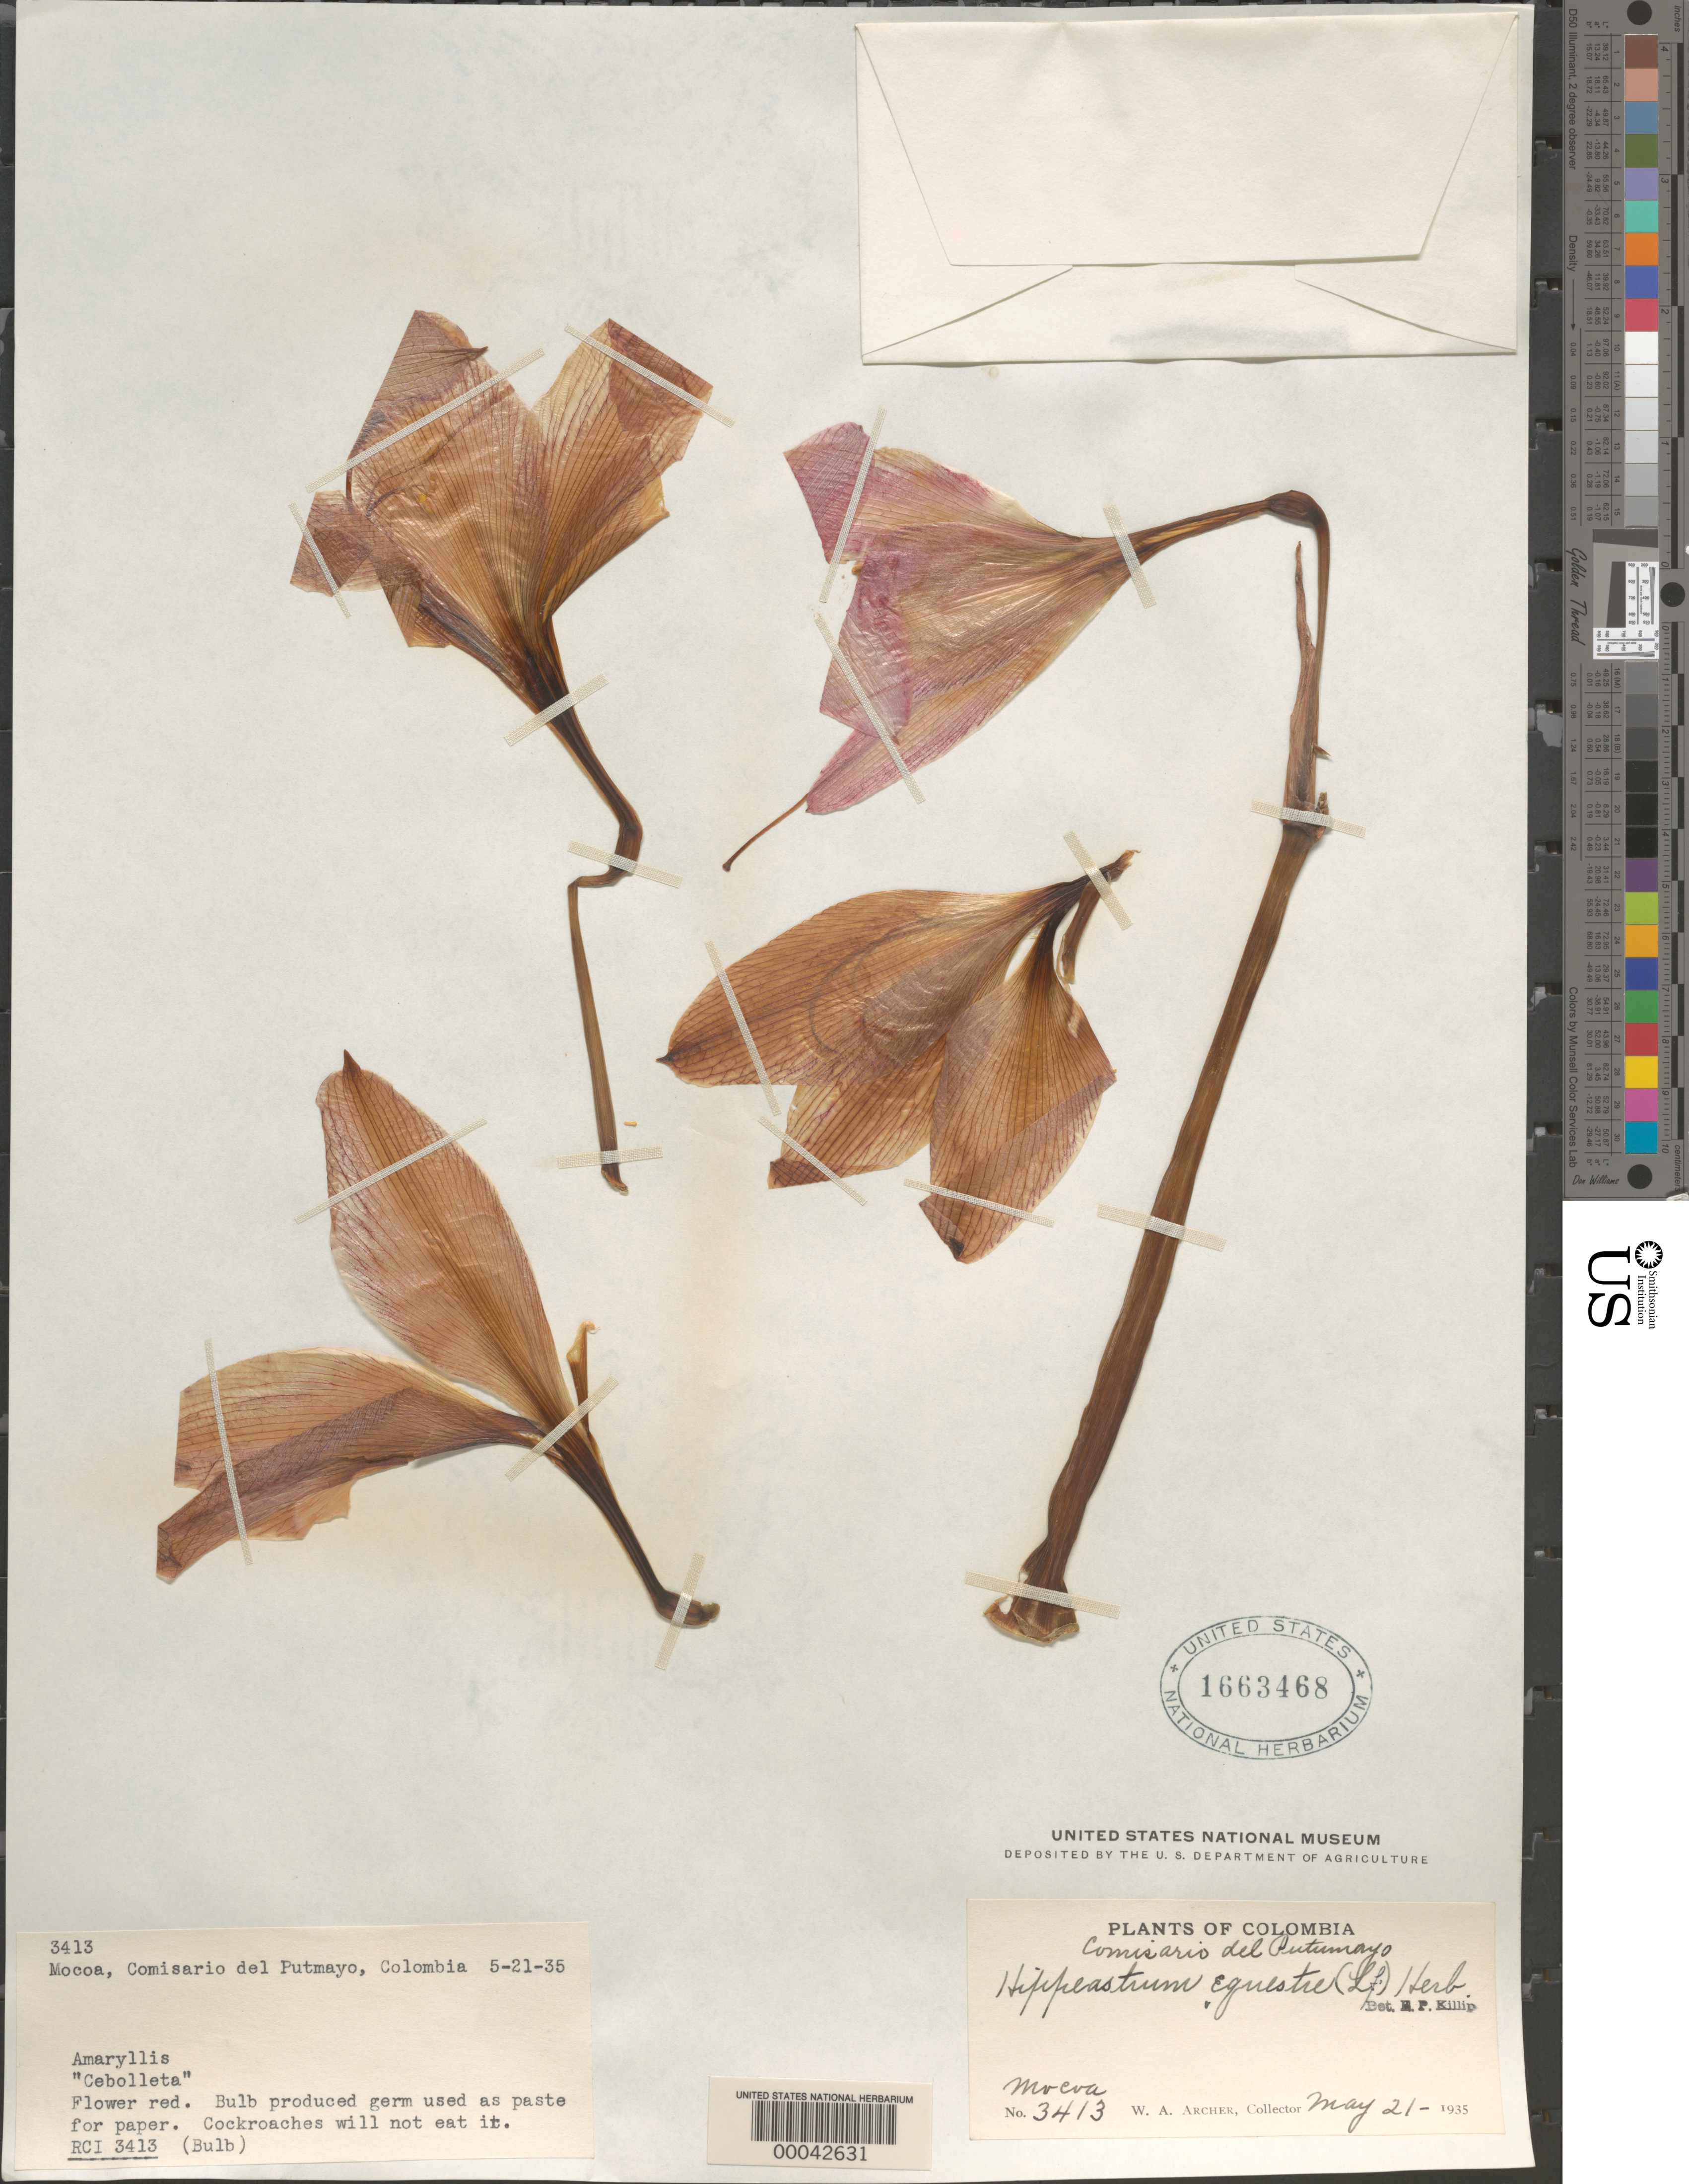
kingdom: Plantae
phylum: Tracheophyta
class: Liliopsida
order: Asparagales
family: Amaryllidaceae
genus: Hippeastrum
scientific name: Hippeastrum equestre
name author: (Aiton) Herb.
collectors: W. A. Archer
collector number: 3413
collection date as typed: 21 May 1935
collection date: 1935-05-21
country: Colombia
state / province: Putumayo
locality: Mocoa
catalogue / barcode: US 1663468